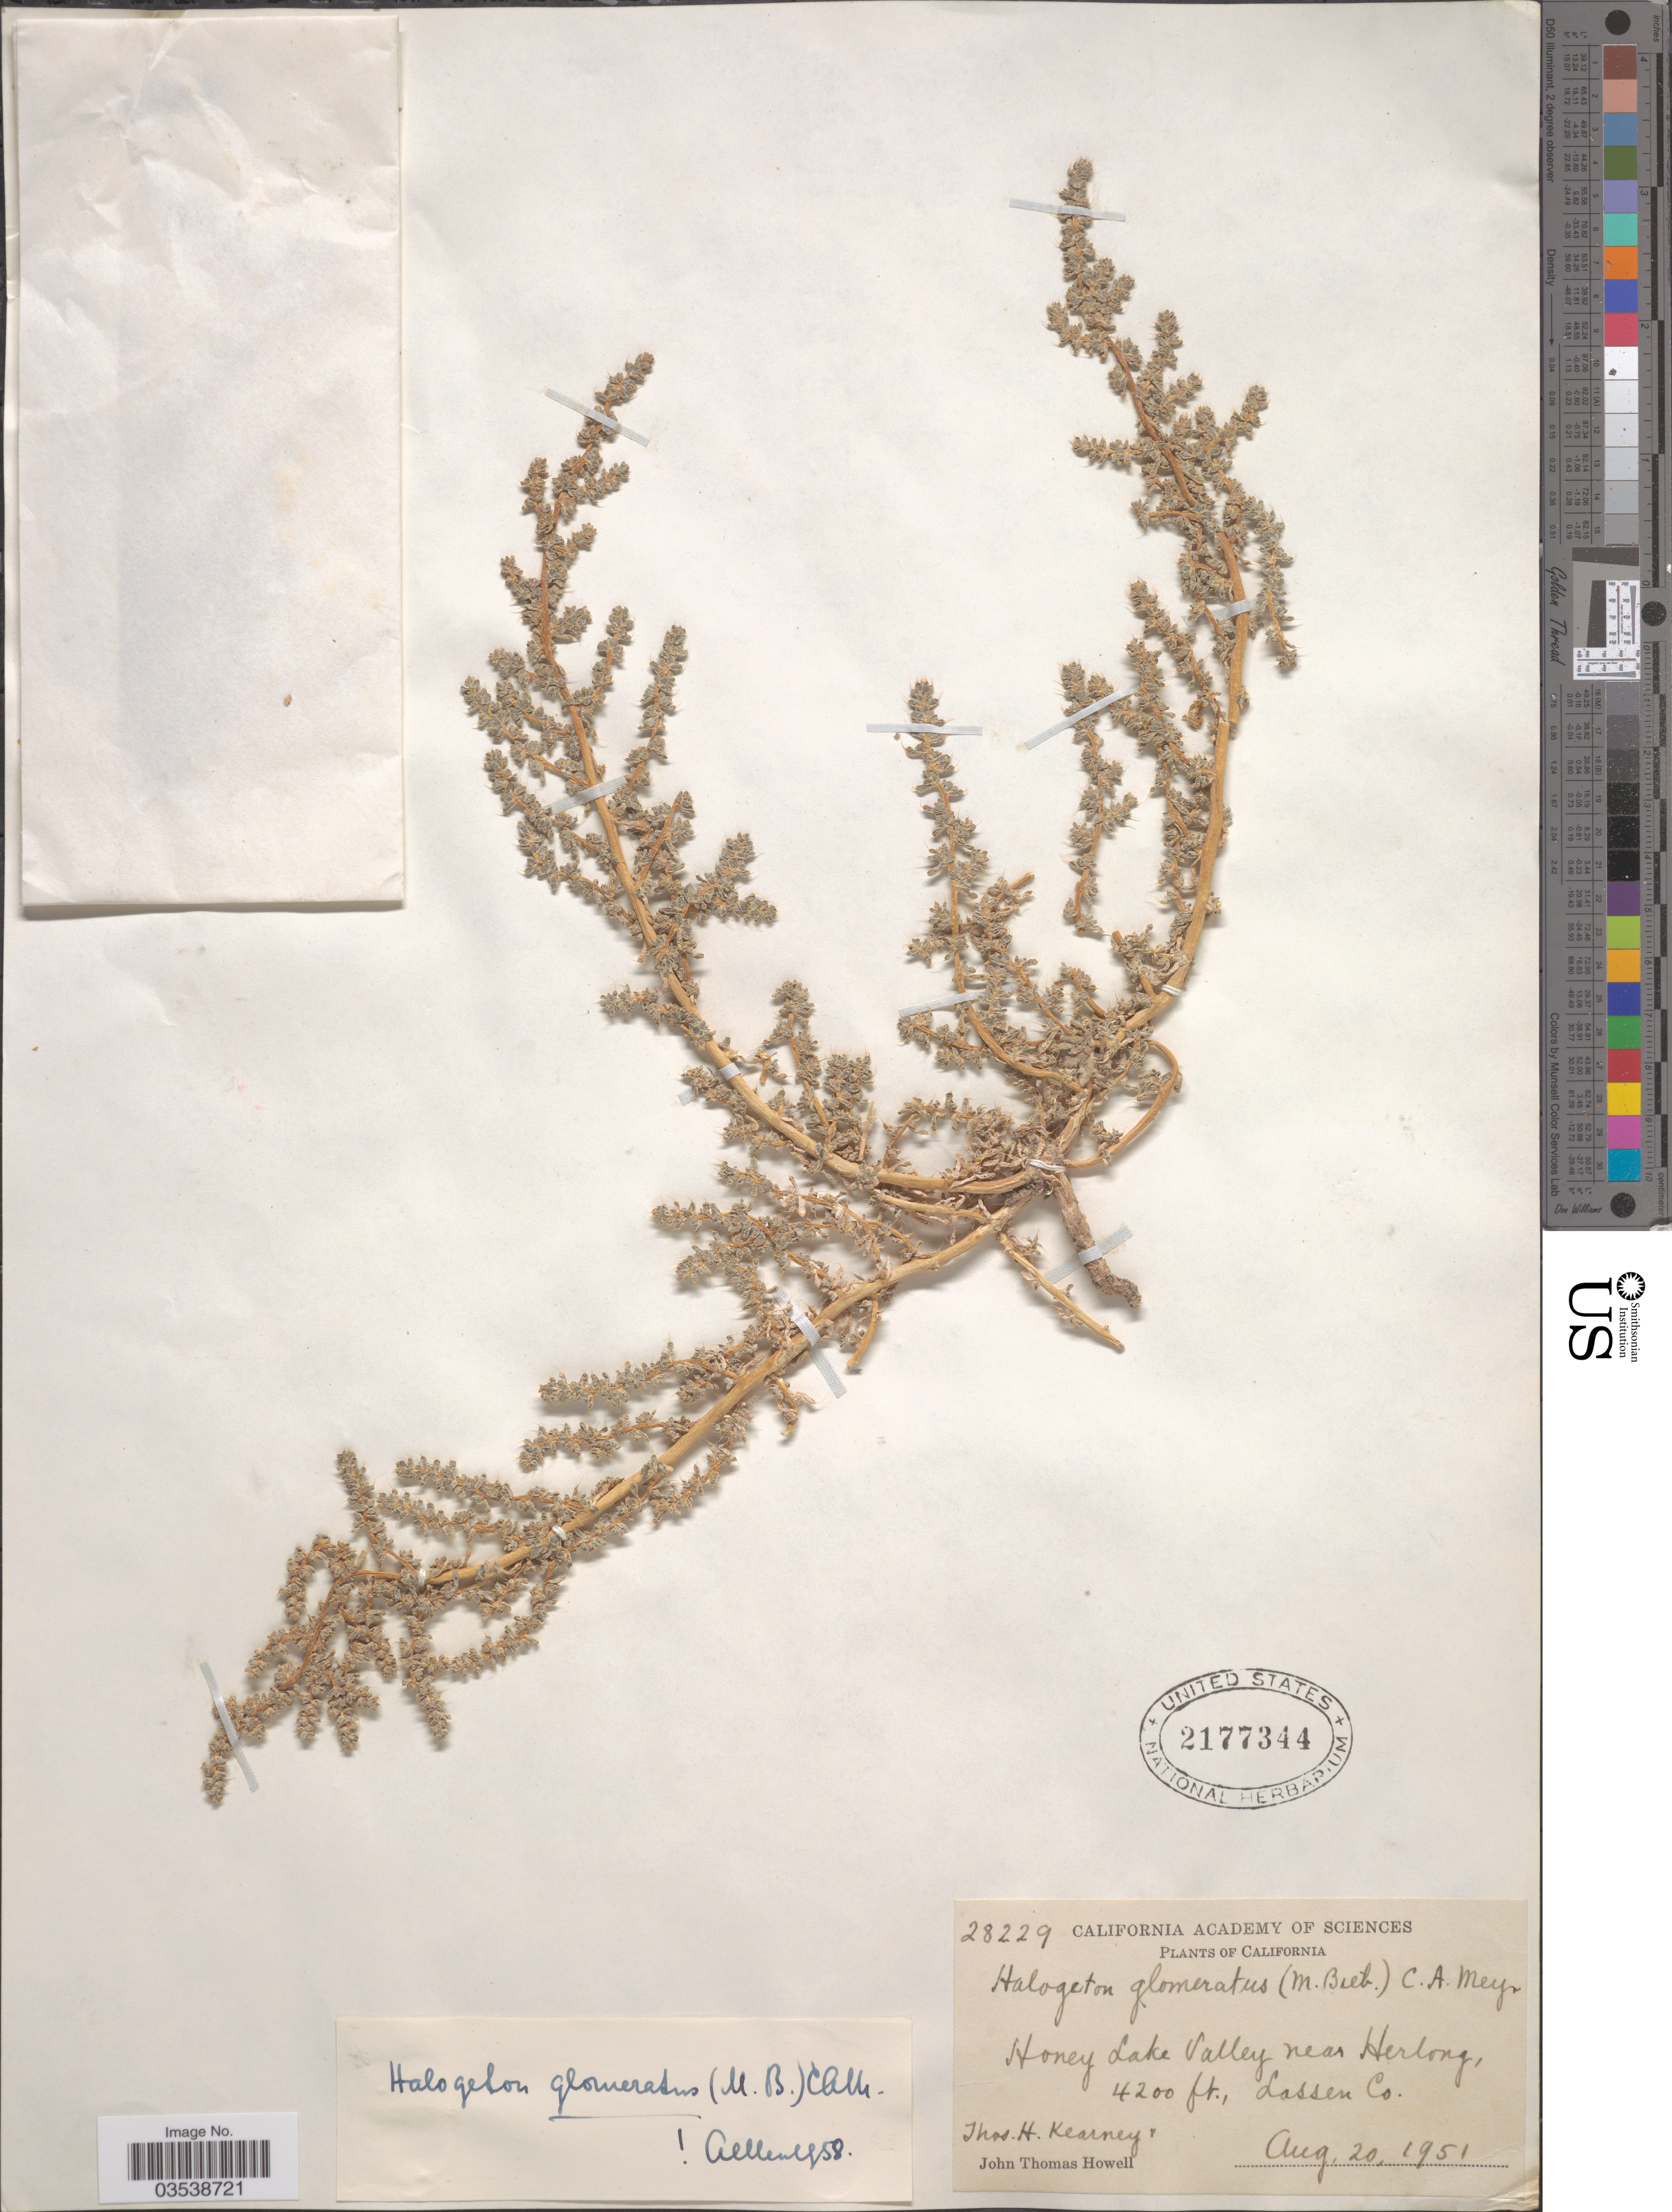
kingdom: Plantae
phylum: Tracheophyta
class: Magnoliopsida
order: Caryophyllales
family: Amaranthaceae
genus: Halogeton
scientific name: Halogeton glomeratus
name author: (M. Bieb.) C.A. Mey.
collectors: T. H. Kearney & J. T. Howell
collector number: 28229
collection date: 1951-08-20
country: United States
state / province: California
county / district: Lassen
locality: Honey Lake Valley near Herlong. Lassen Co.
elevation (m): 1280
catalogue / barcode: US 2177344